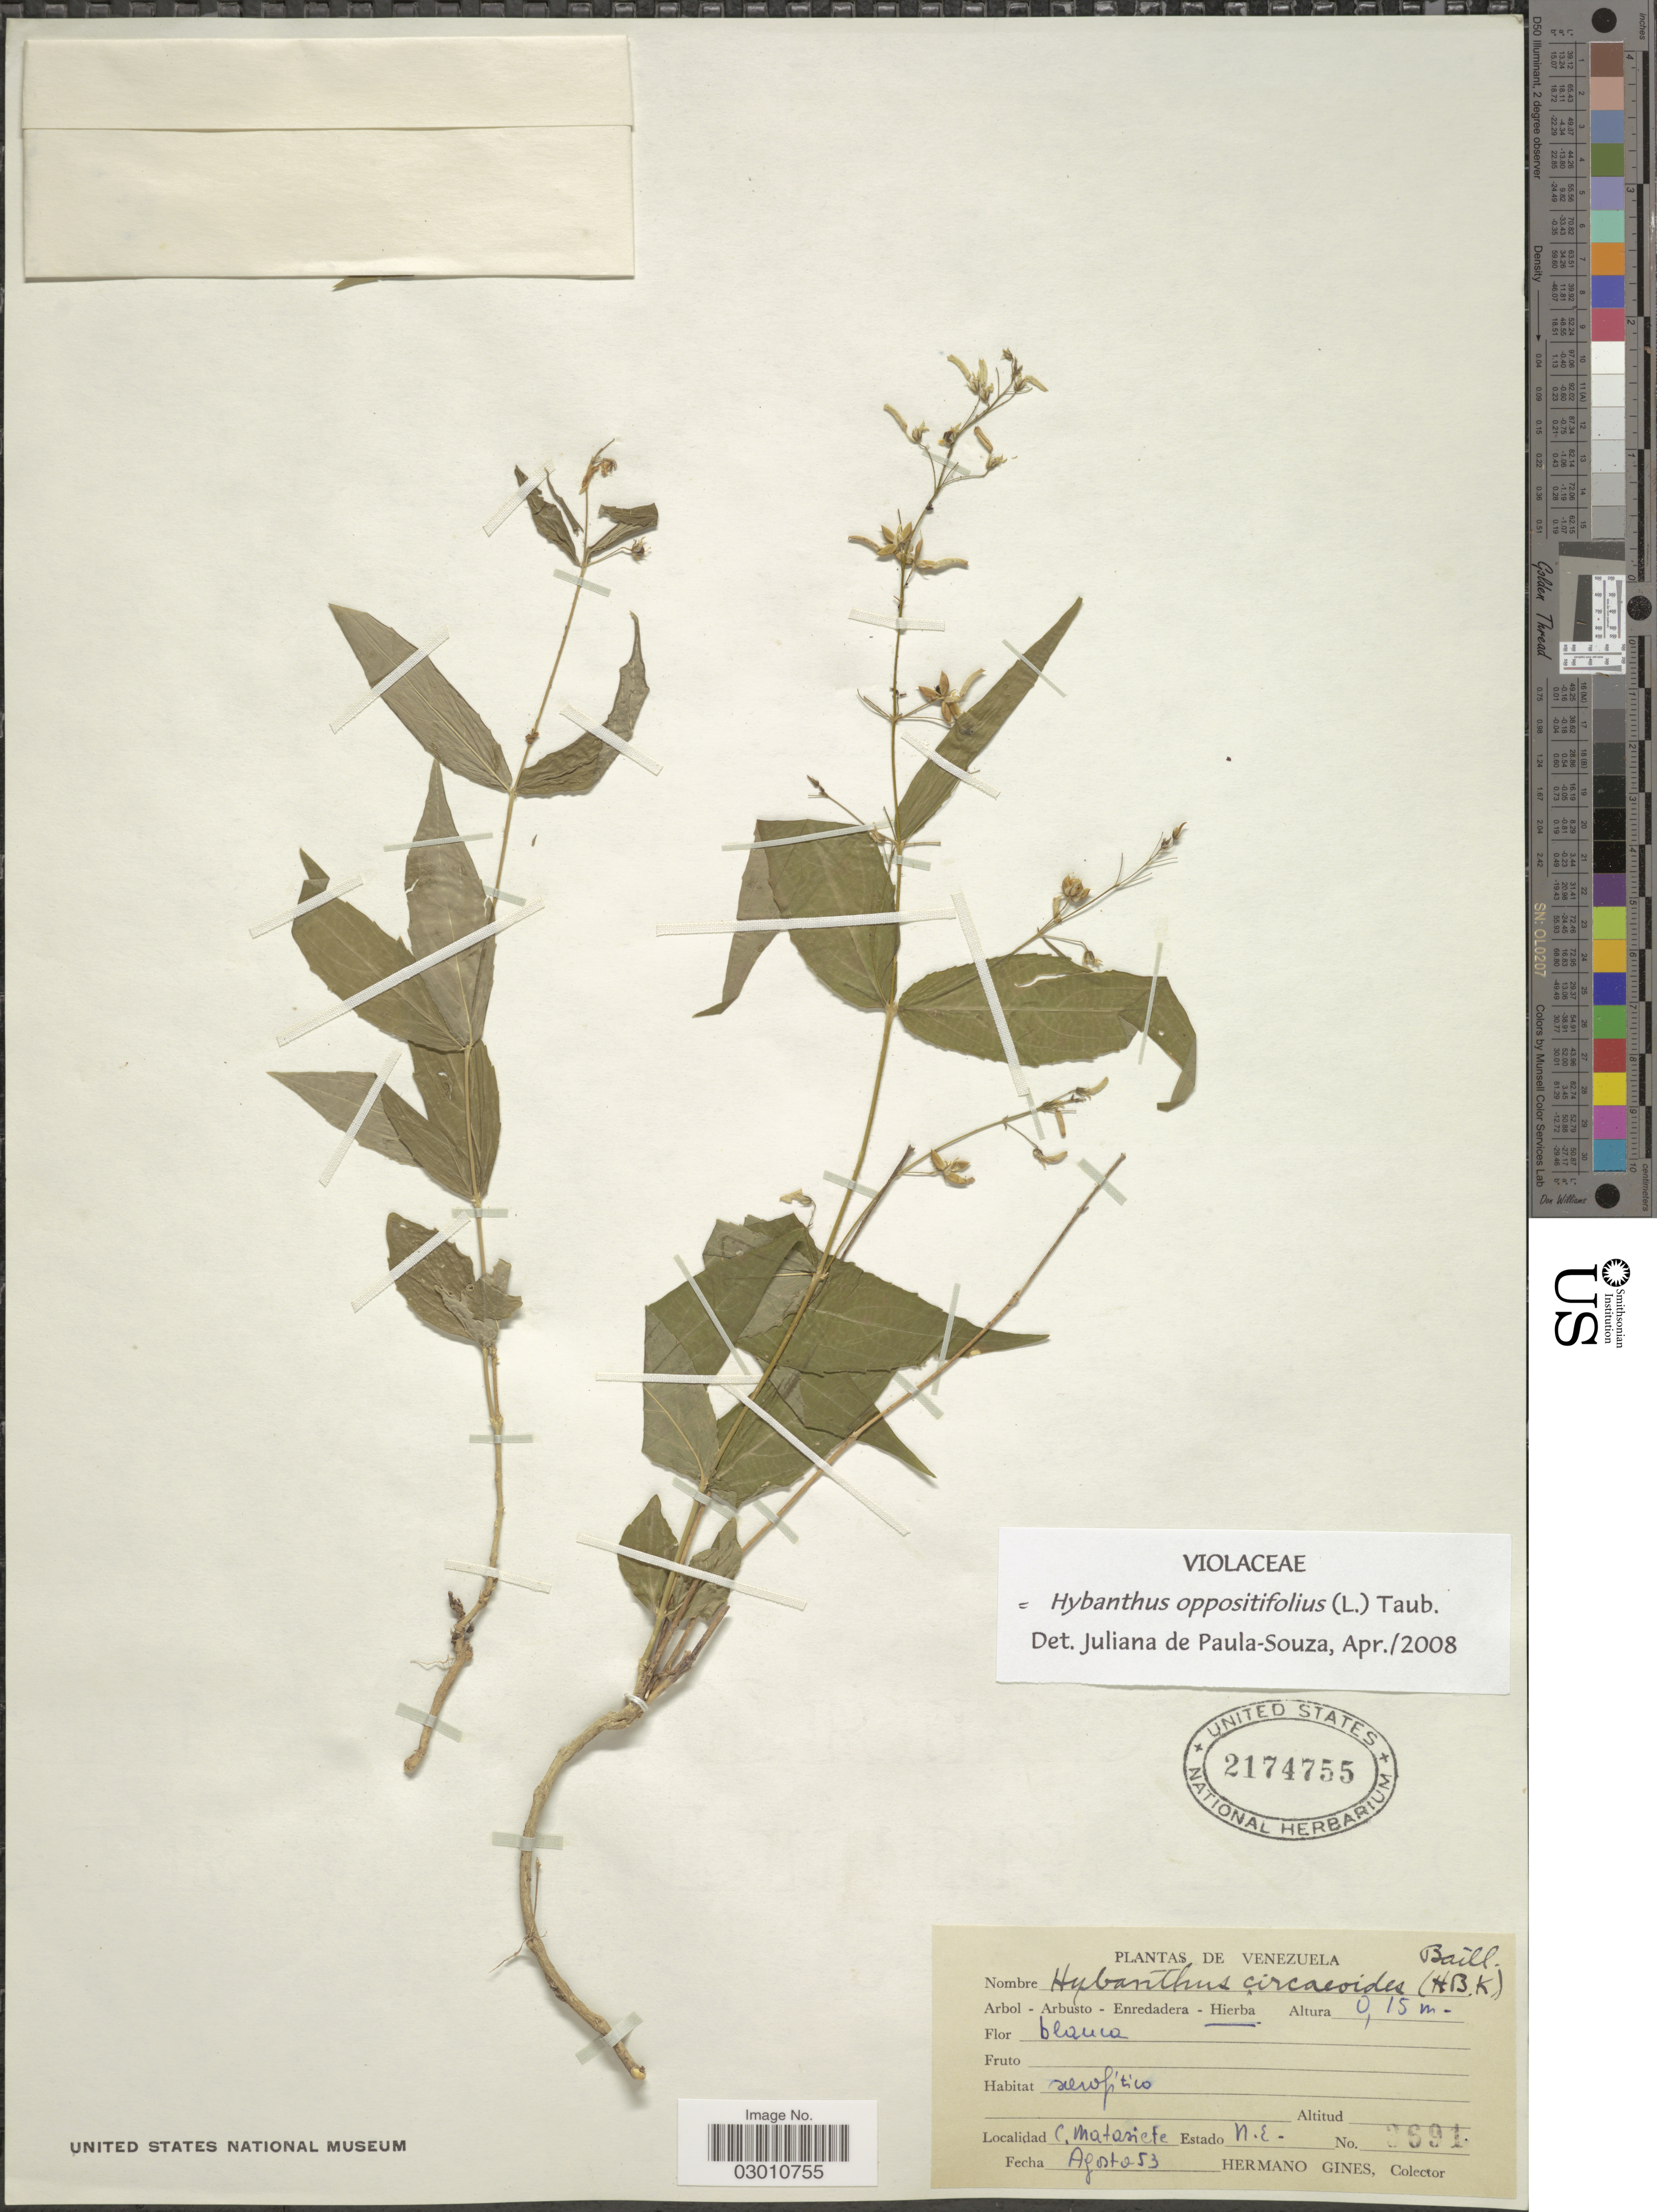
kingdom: Plantae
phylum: Tracheophyta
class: Magnoliopsida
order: Malpighiales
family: Violaceae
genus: Pombalia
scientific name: Pombalia oppositifolia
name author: (L.) Paula-Souza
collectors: Bro. Gines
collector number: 3691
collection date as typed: Transcribed d/m/y: /8/53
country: Venezuela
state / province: Nueva Esparta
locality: C. Matasiete.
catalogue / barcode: US 2174755